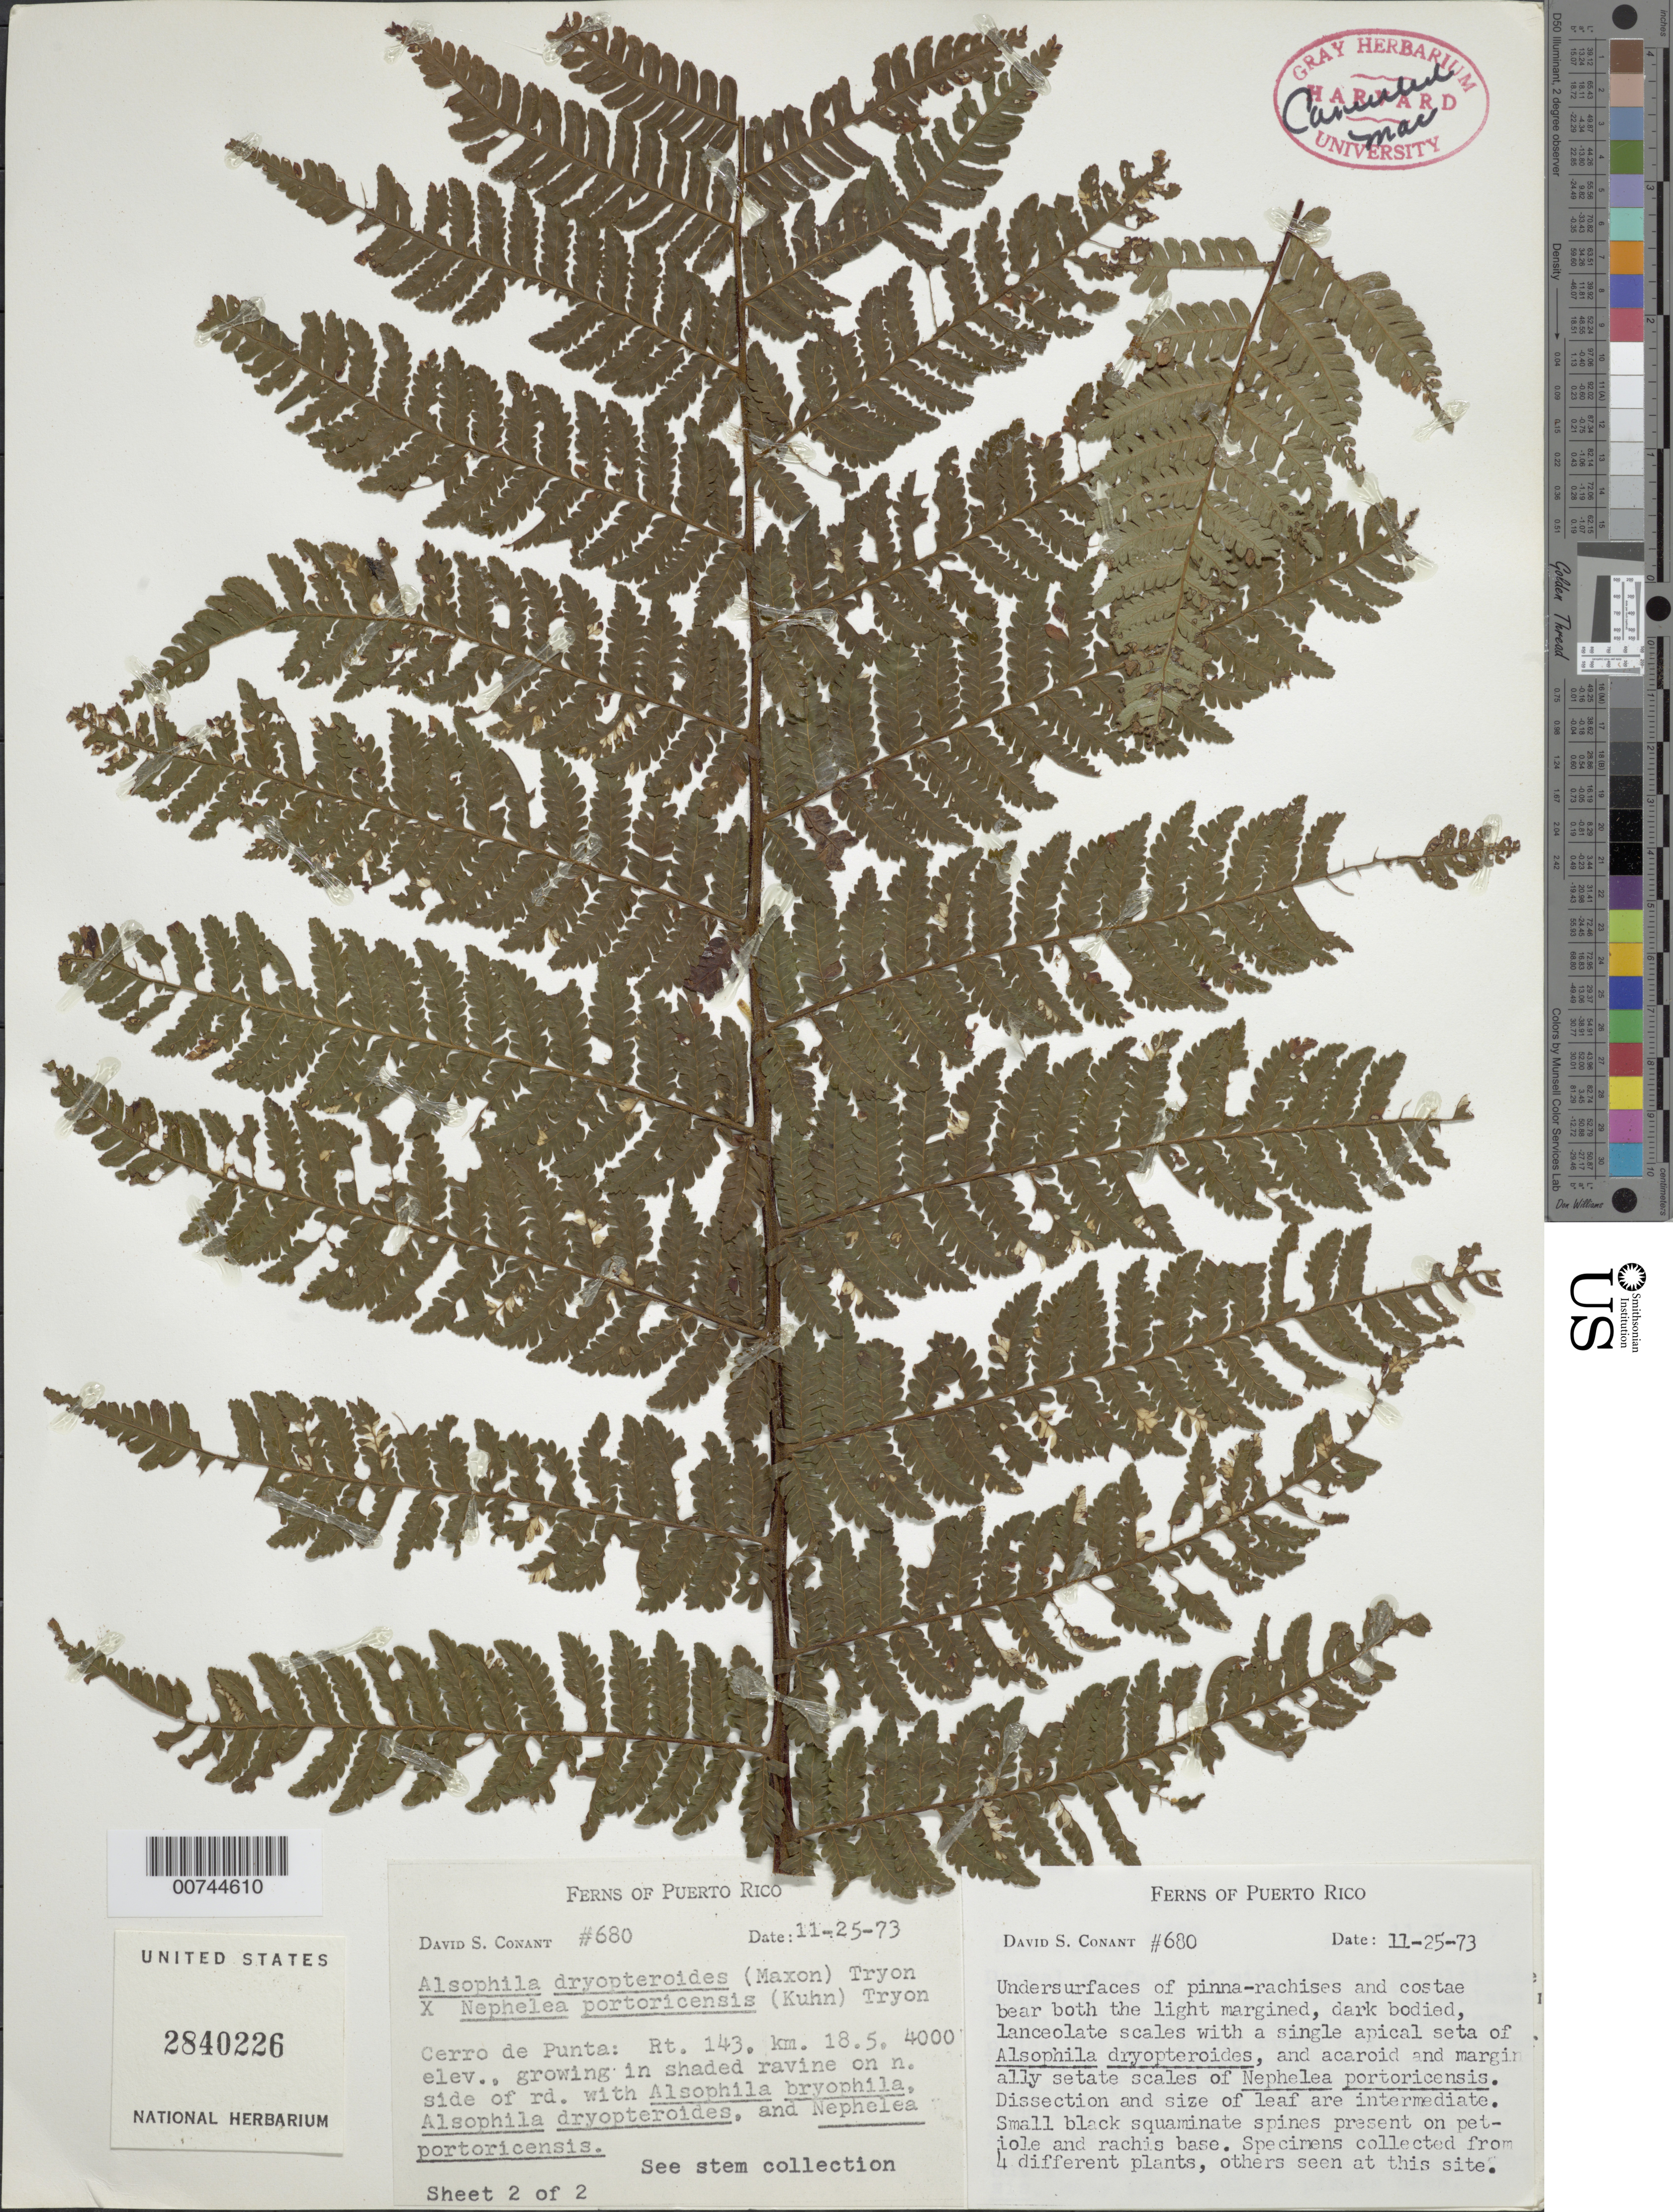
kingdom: Plantae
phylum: Tracheophyta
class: Polypodiopsida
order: Cyatheales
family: Cyatheaceae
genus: Alsophila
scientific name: Alsophila dryopteroides x A. portoricensis (Spreng. ex Kuhn) D.S. Conant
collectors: D. S. Conant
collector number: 680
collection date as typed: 25 Nov 1973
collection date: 1973-11-25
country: Puerto Rico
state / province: Jayuya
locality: Cerro de Punta: Rt. 143, km 18.5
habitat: Growing in shaded ravine on N. side of road with Alsophila bryophila, A. dryopteroides, and Nephelea portoricensis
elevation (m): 1219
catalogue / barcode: US 2840226